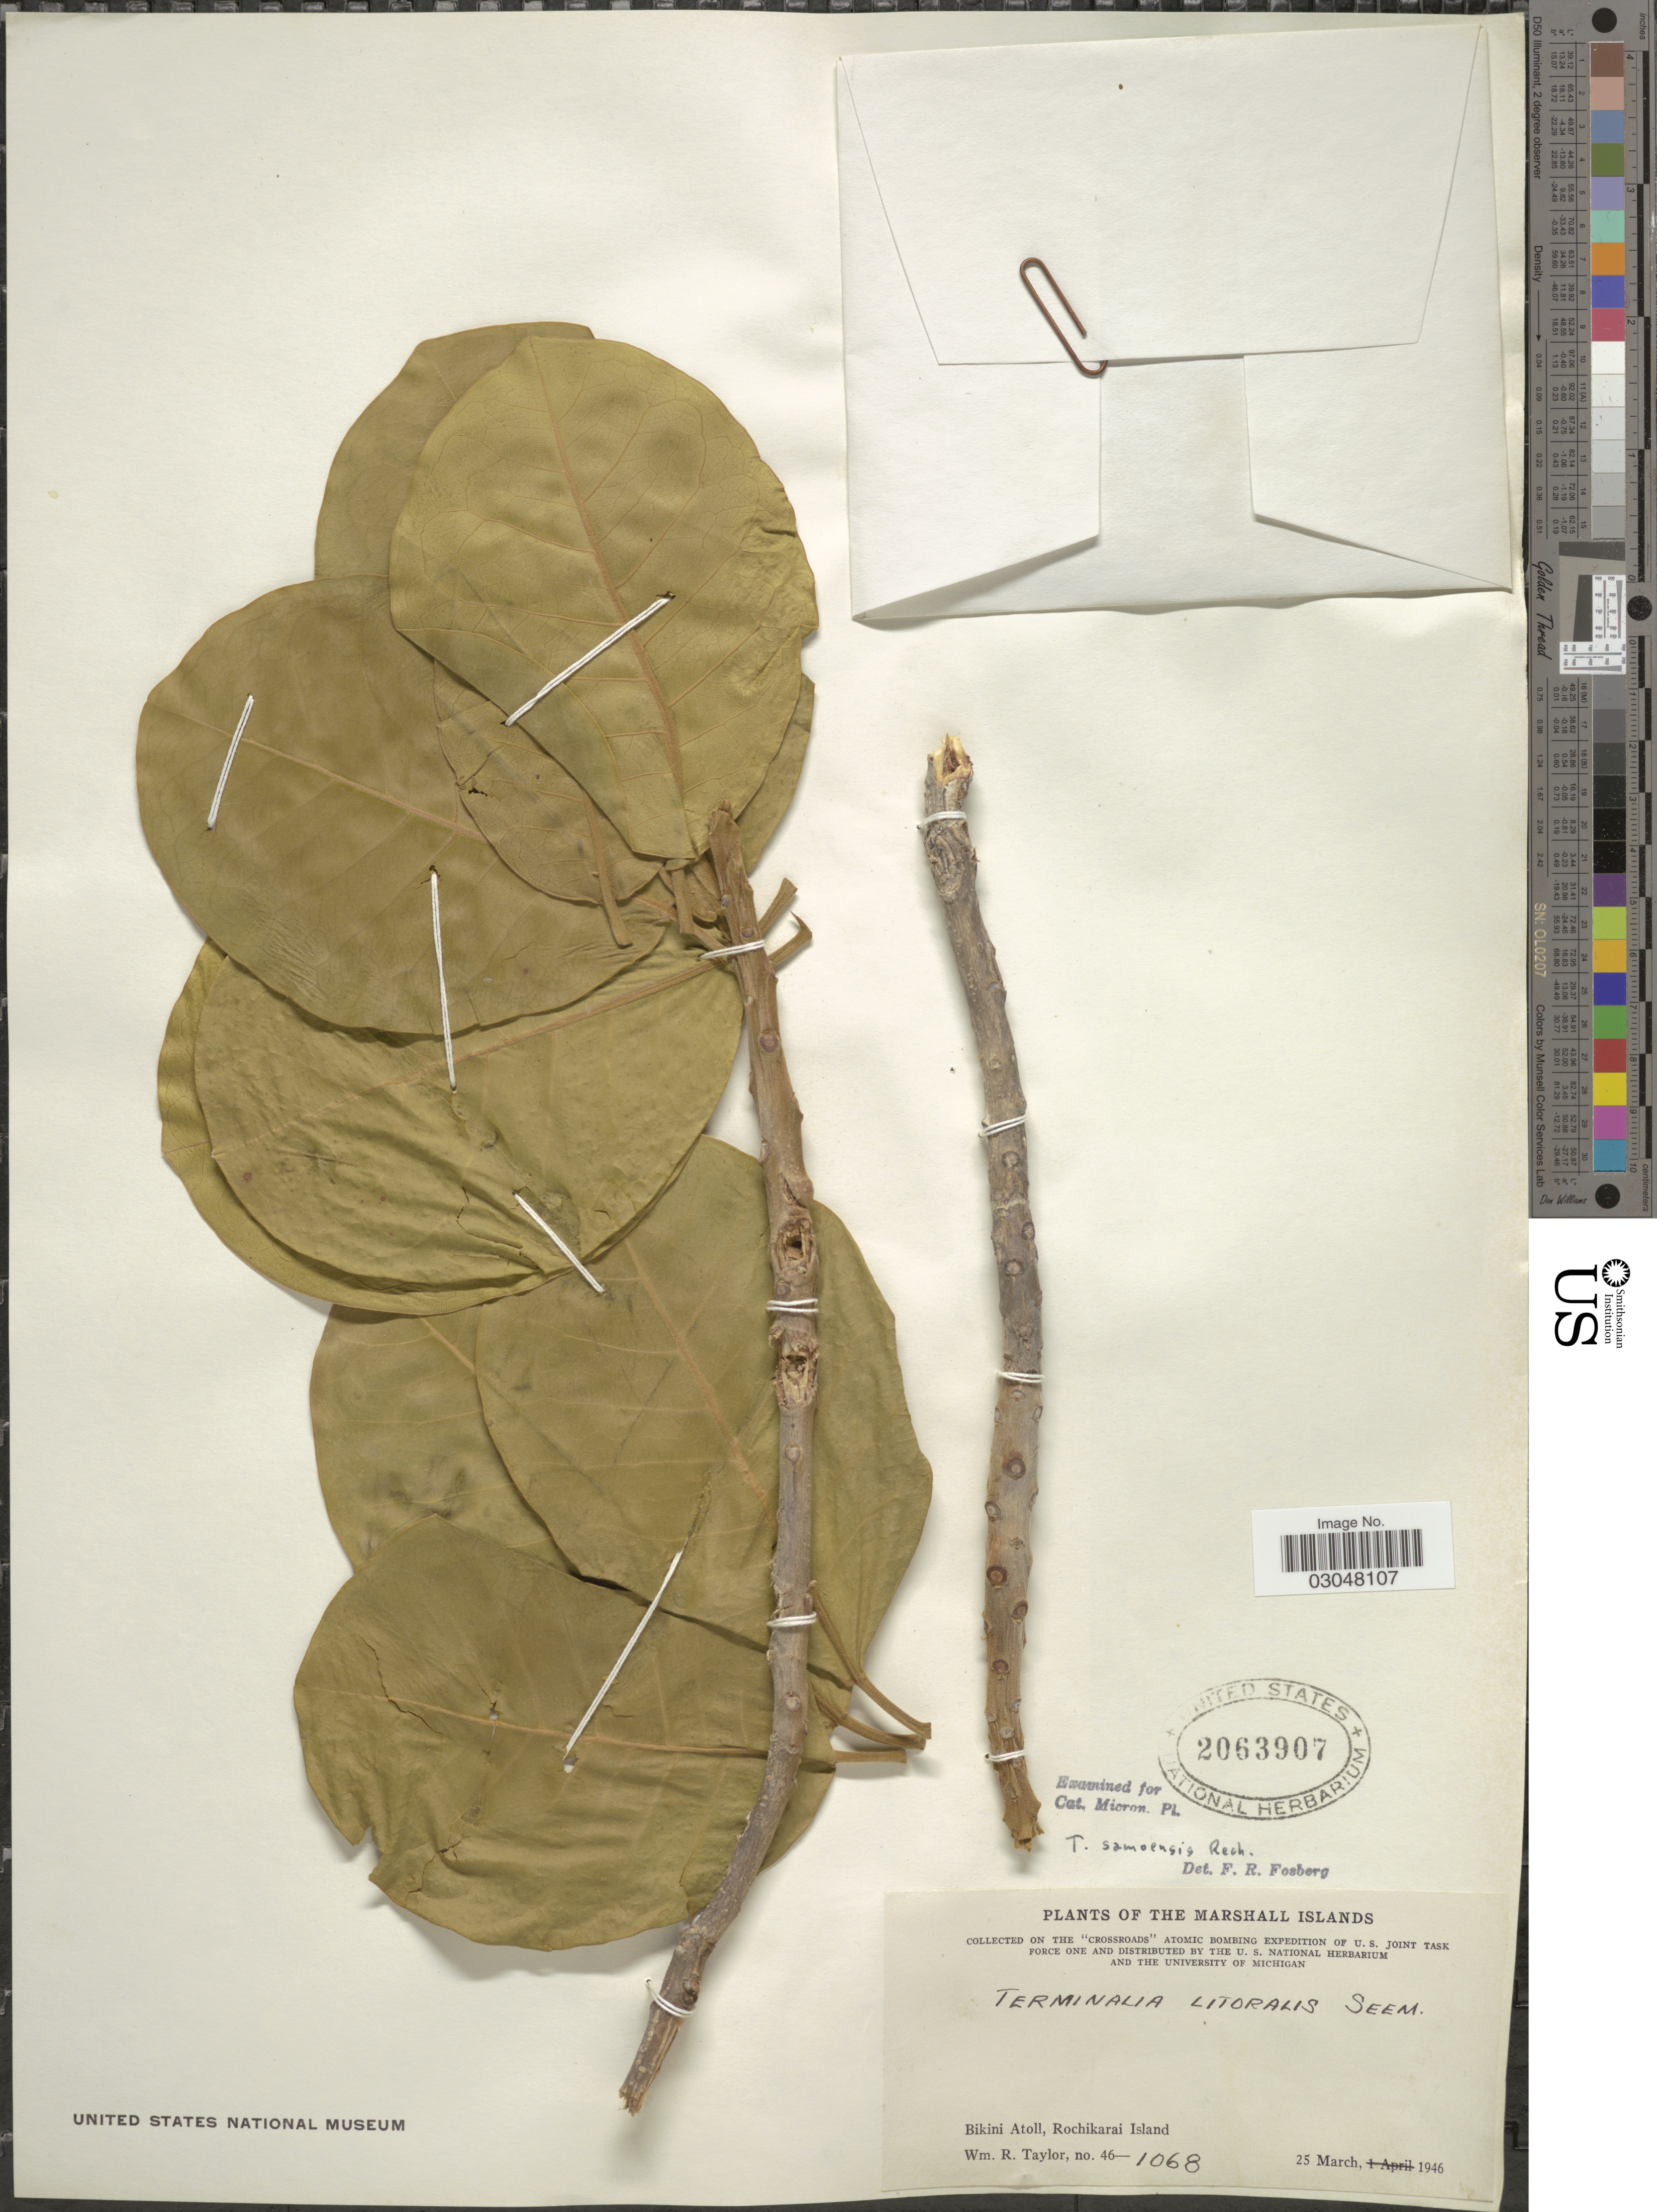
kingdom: Plantae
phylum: Tracheophyta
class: Magnoliopsida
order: Myrtales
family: Combretaceae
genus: Terminalia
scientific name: Terminalia samoensis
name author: Rech.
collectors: W. R. Taylor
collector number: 46-1068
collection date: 1946-03-25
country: Marshall Islands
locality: Bikini Atoll, Rochikarai Island.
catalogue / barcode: US 2063907